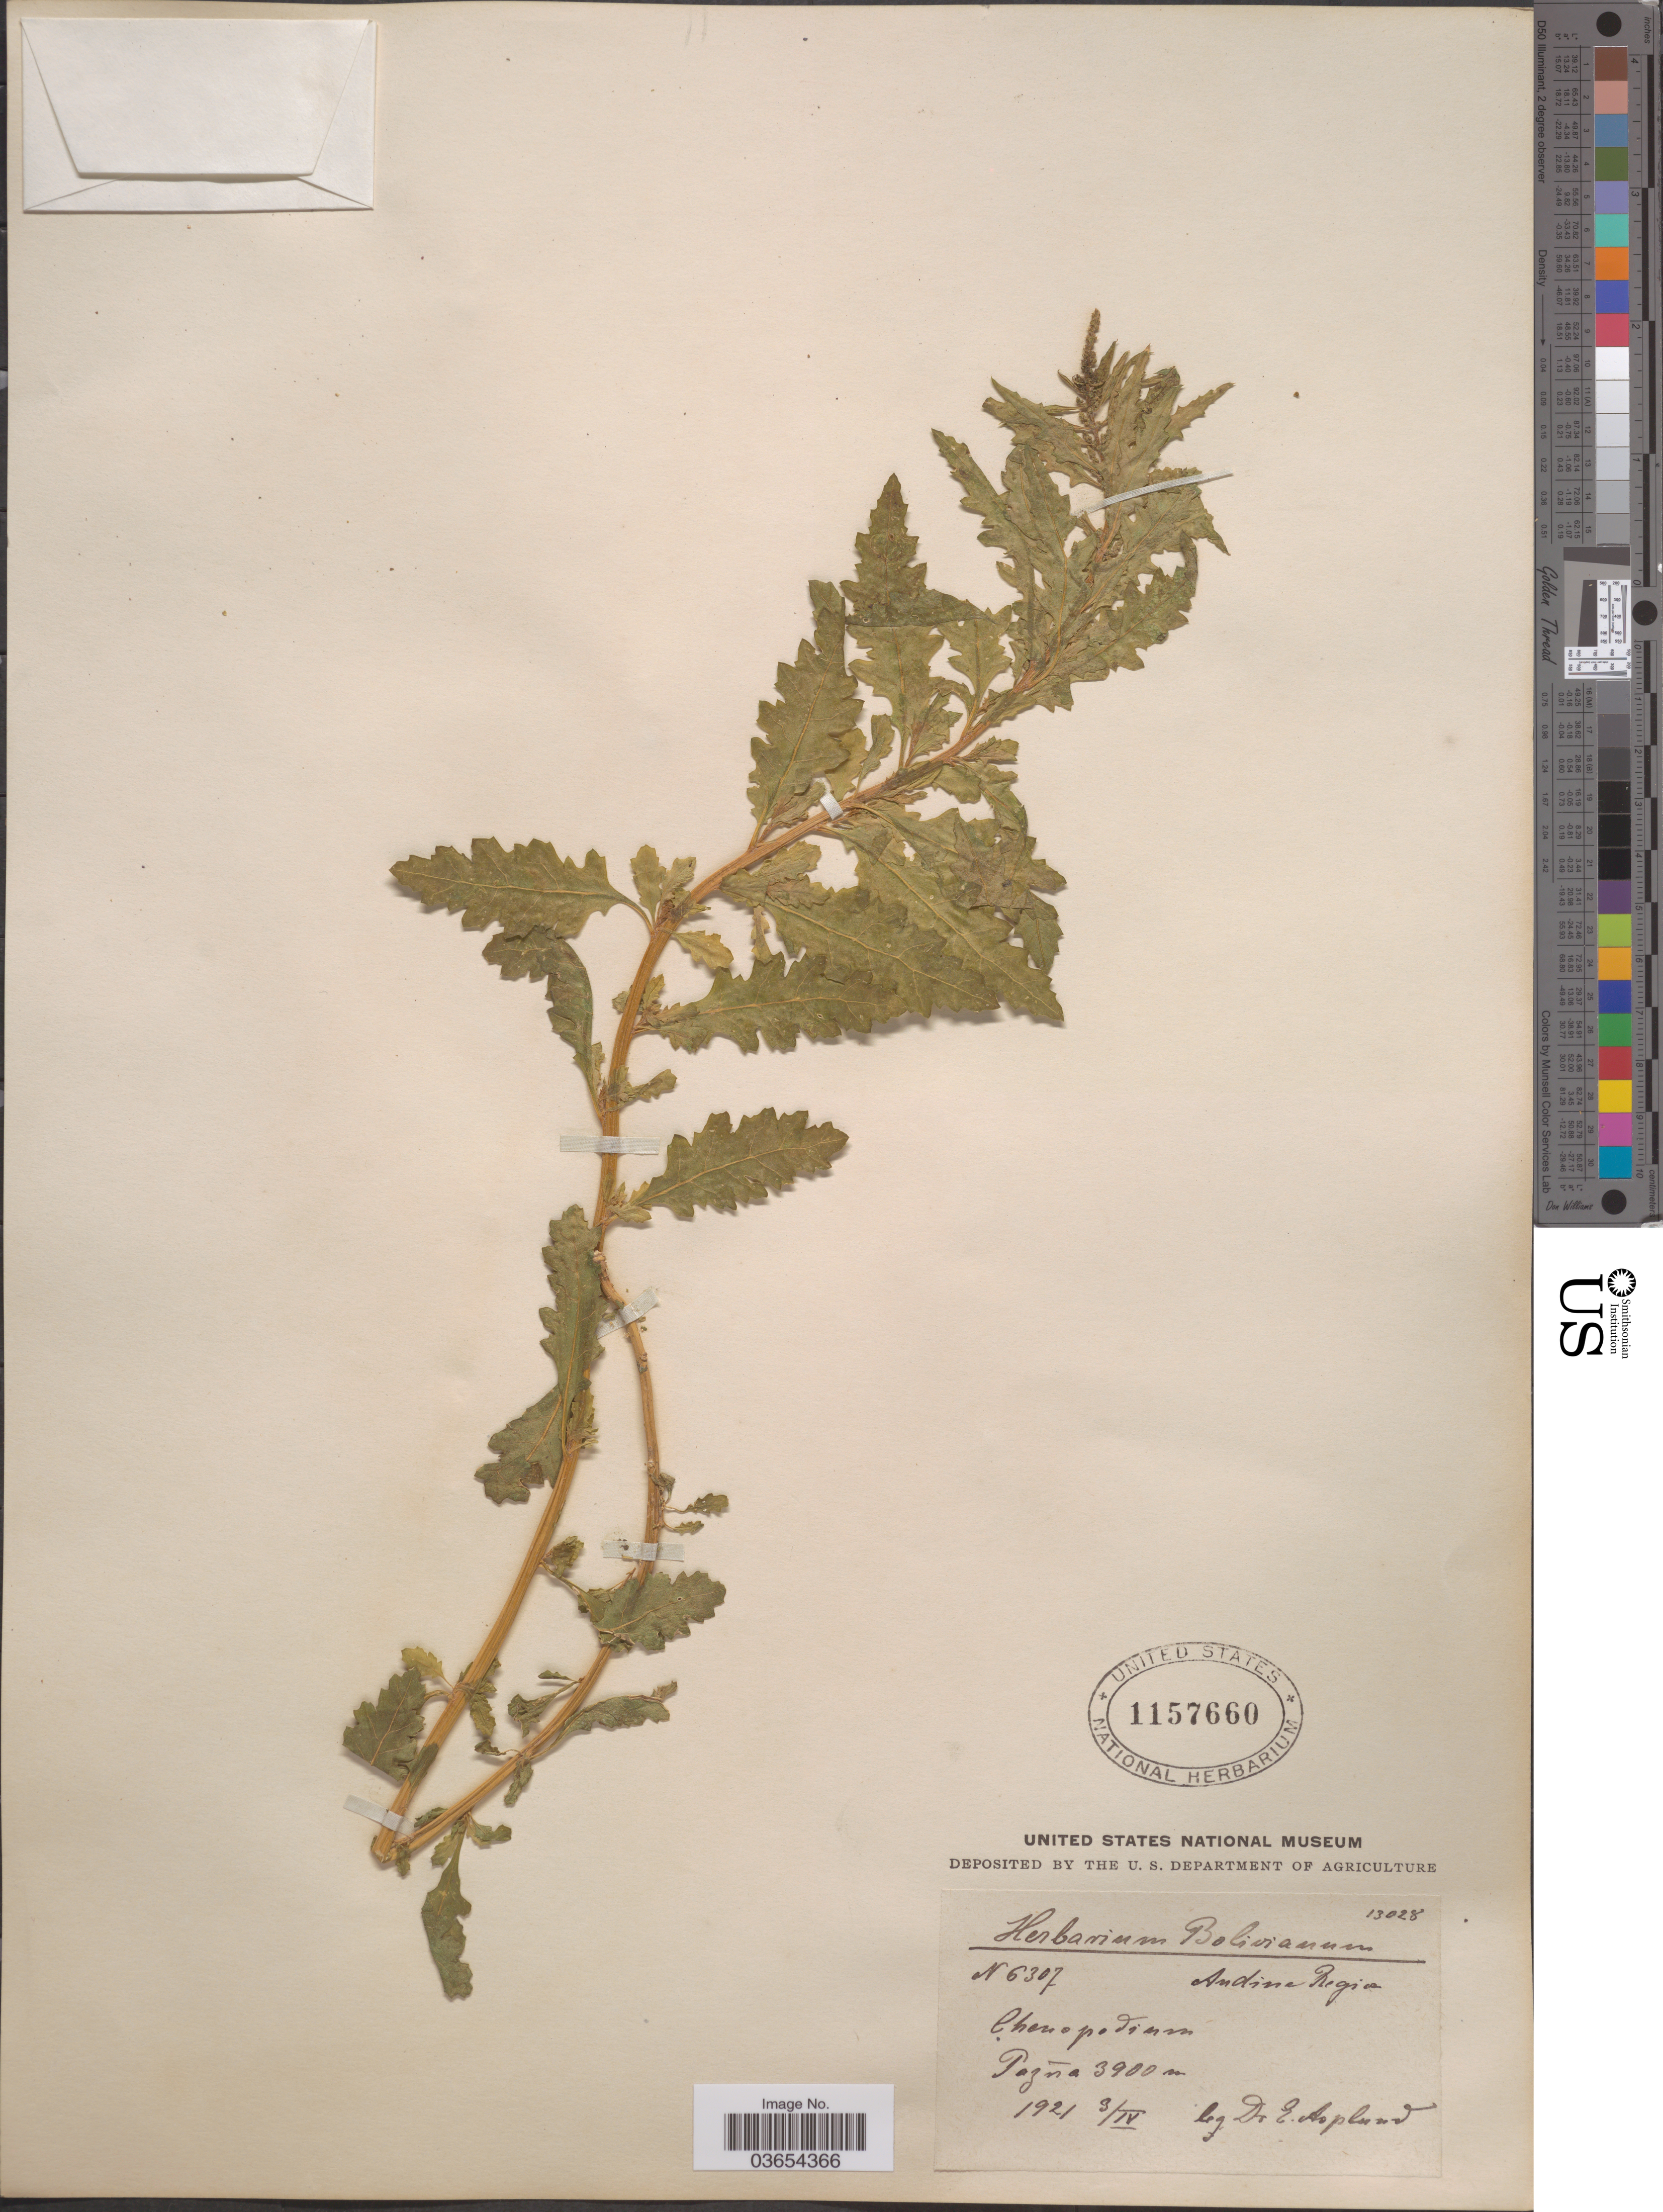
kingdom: Plantae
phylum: Tracheophyta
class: Magnoliopsida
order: Caryophyllales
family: Amaranthaceae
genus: Chenopodium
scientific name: Chenopodium ambrosioides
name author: L.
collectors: E. Asplund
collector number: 6307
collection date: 1921-04-03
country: Bolivia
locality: Andine Region. Pazña.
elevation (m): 3900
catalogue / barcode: US 1157660